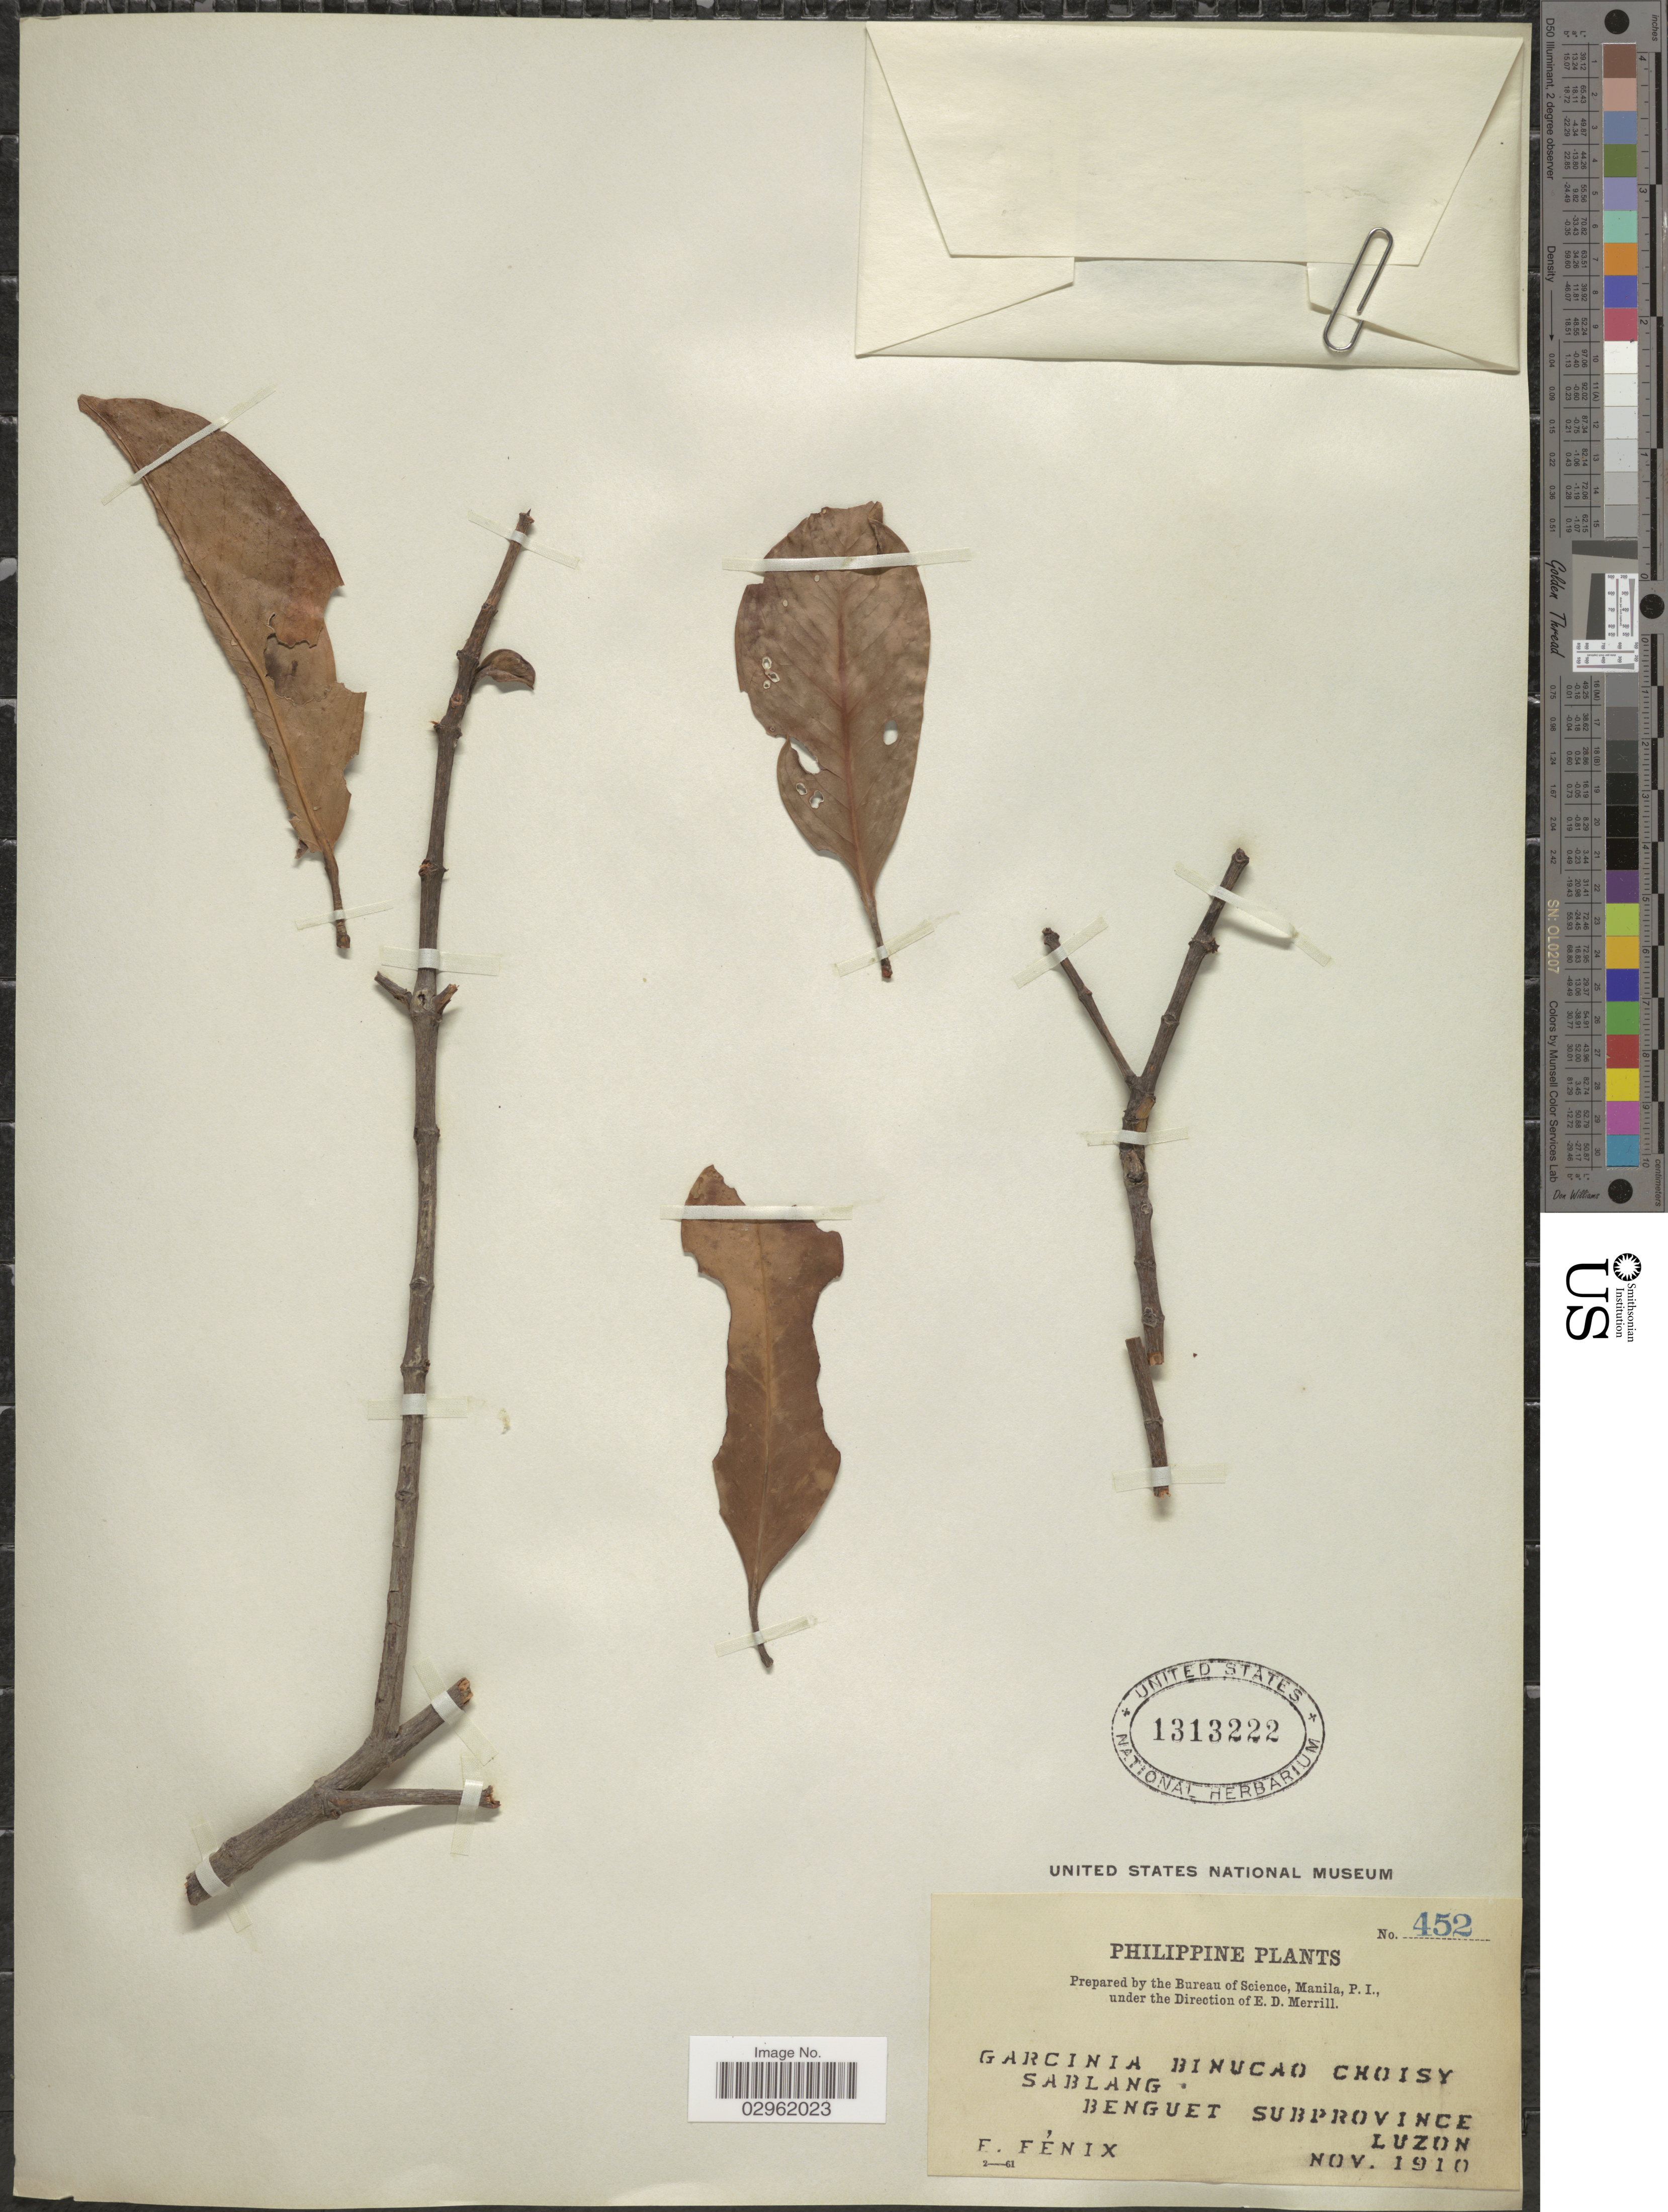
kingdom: Plantae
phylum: Tracheophyta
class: Magnoliopsida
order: Malpighiales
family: Clusiaceae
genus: Garcinia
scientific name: Garcinia binucao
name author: (Blanco) Choisy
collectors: F. Fénix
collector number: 452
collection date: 1910-11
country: Philippines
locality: Sablang. Benguet Subprovince. Luzon.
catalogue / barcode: US 1313222